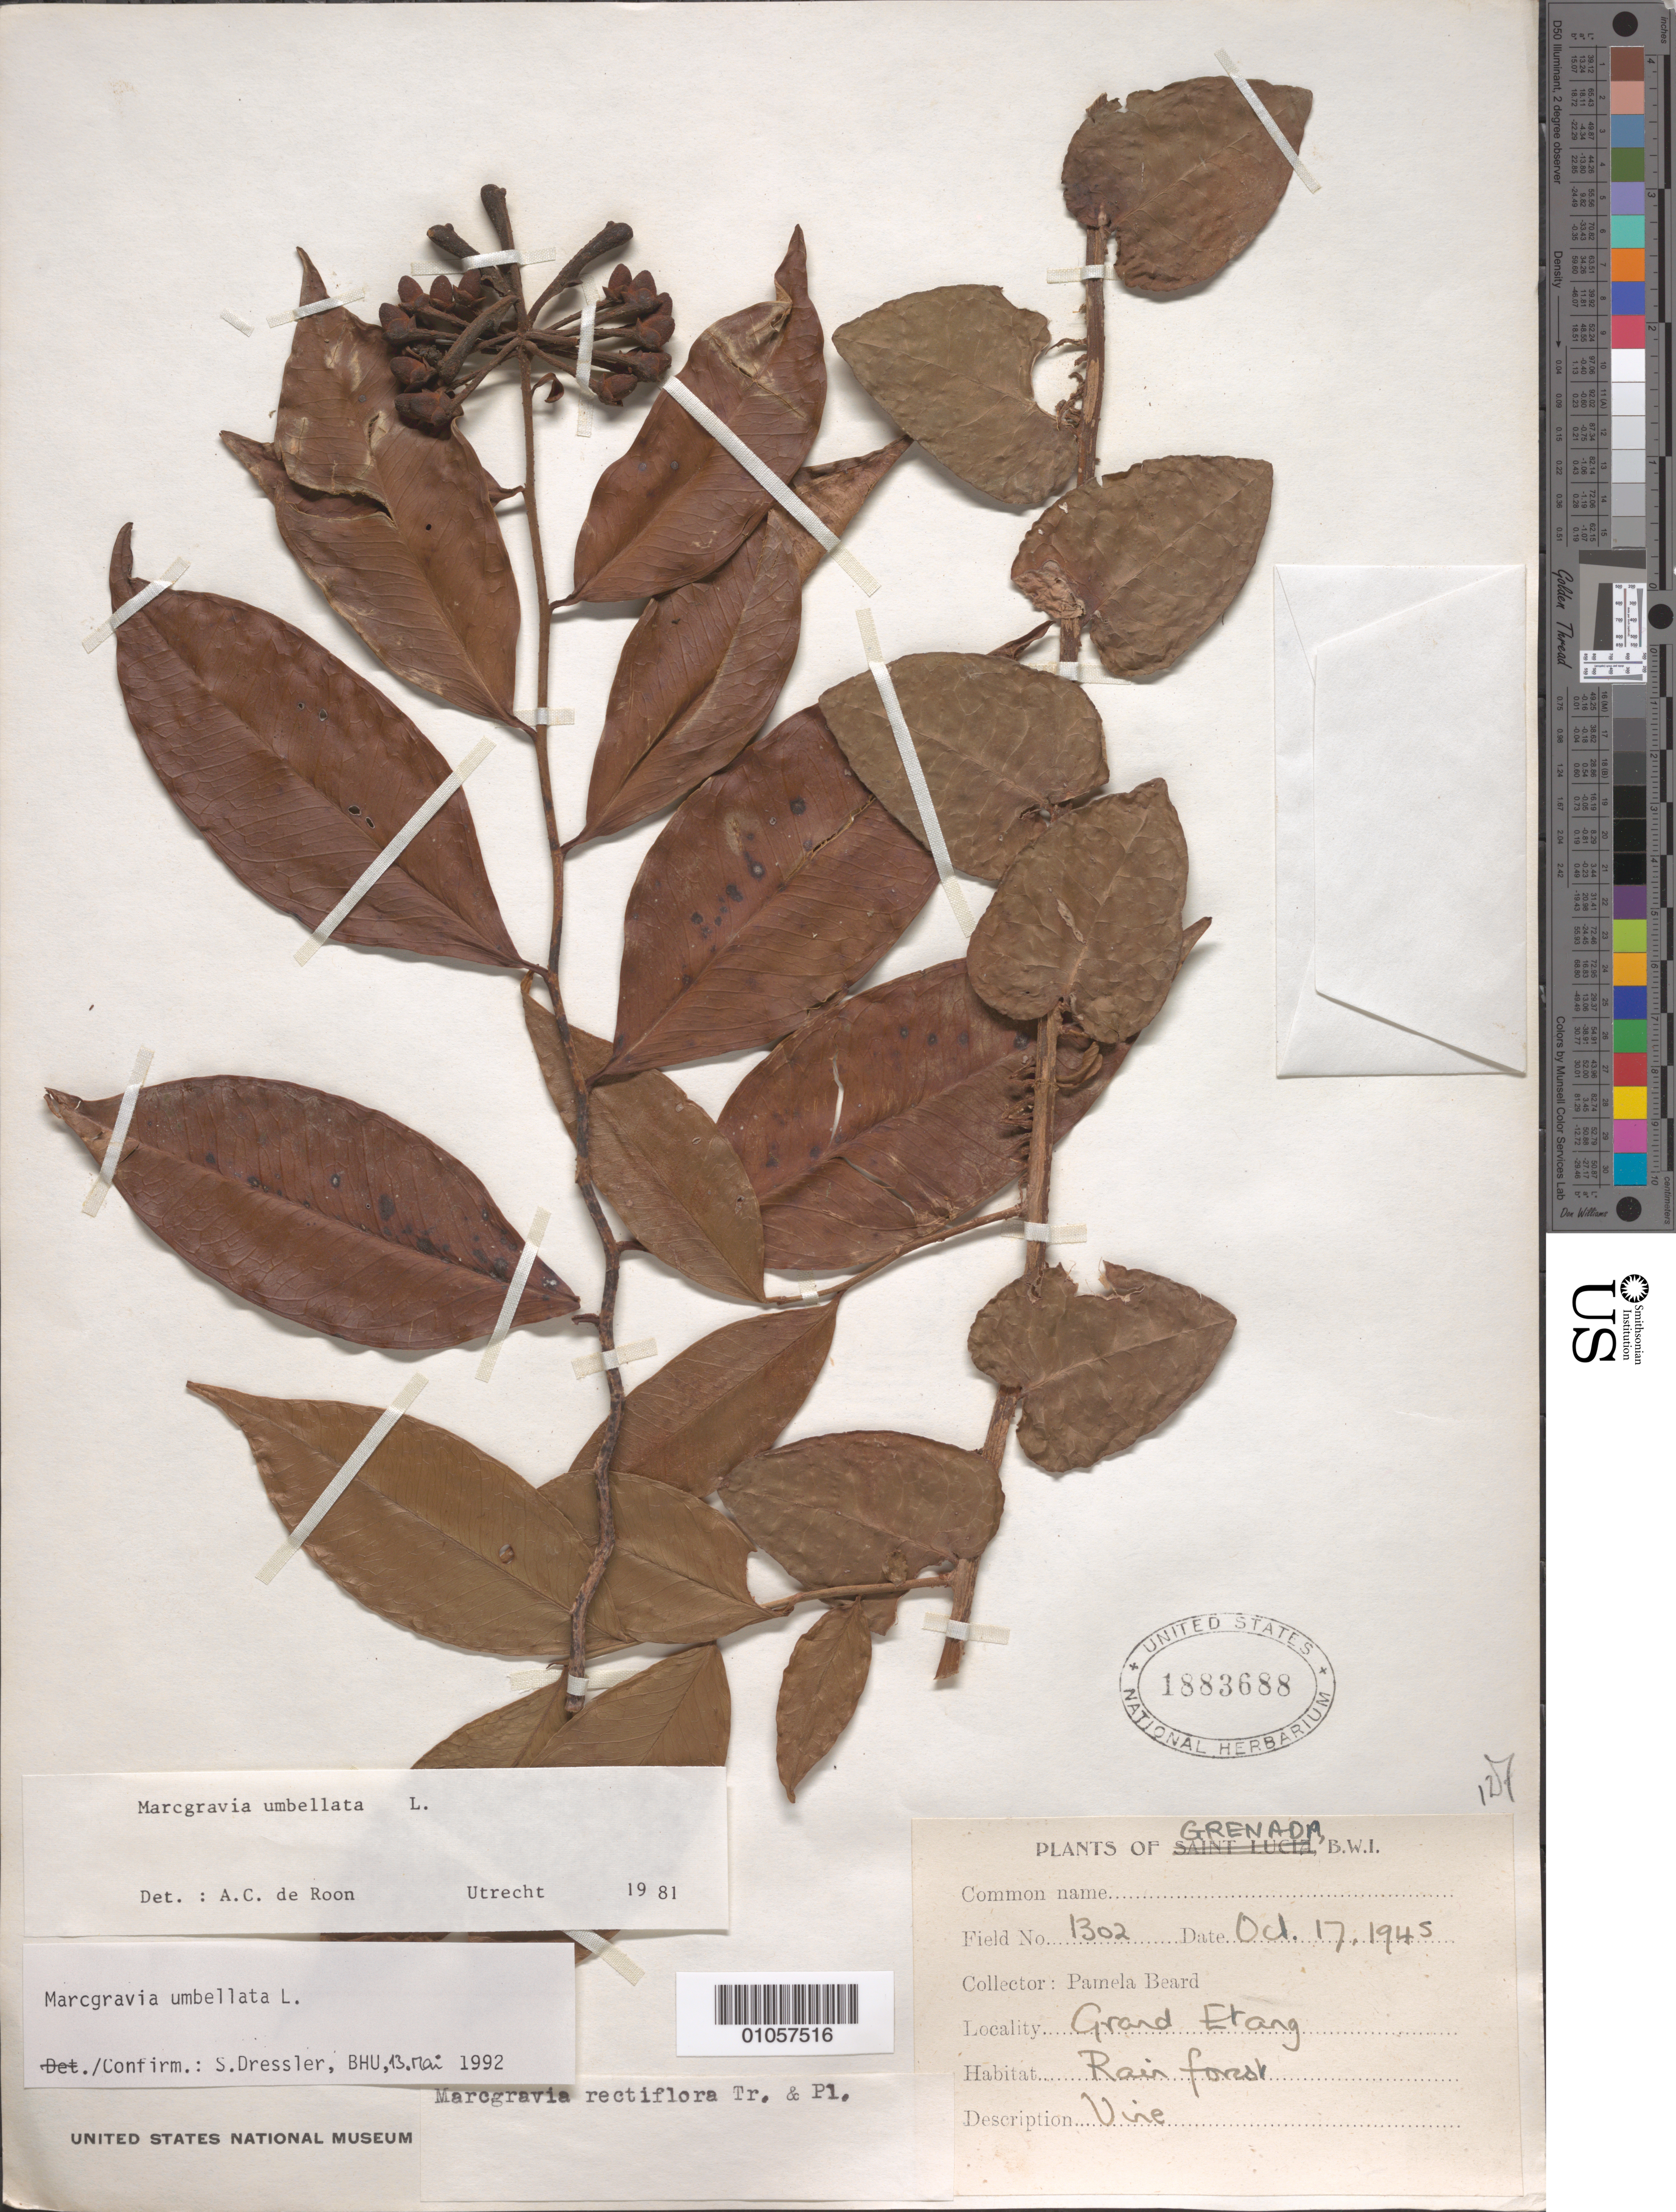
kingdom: Plantae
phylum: Tracheophyta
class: Magnoliopsida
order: Ericales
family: Marcgraviaceae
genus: Marcgravia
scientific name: Marcgravia umbellata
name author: L.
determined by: Dressler, S., (FR), Forschungsinstitut Und Naturmuseum Senckenberg (GERMANY)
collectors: P. Beard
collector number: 1302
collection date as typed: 17 Oct 1945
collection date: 1945-10-17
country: Grenada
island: Grenada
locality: Grand Etang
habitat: Rainforest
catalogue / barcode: US 1883688